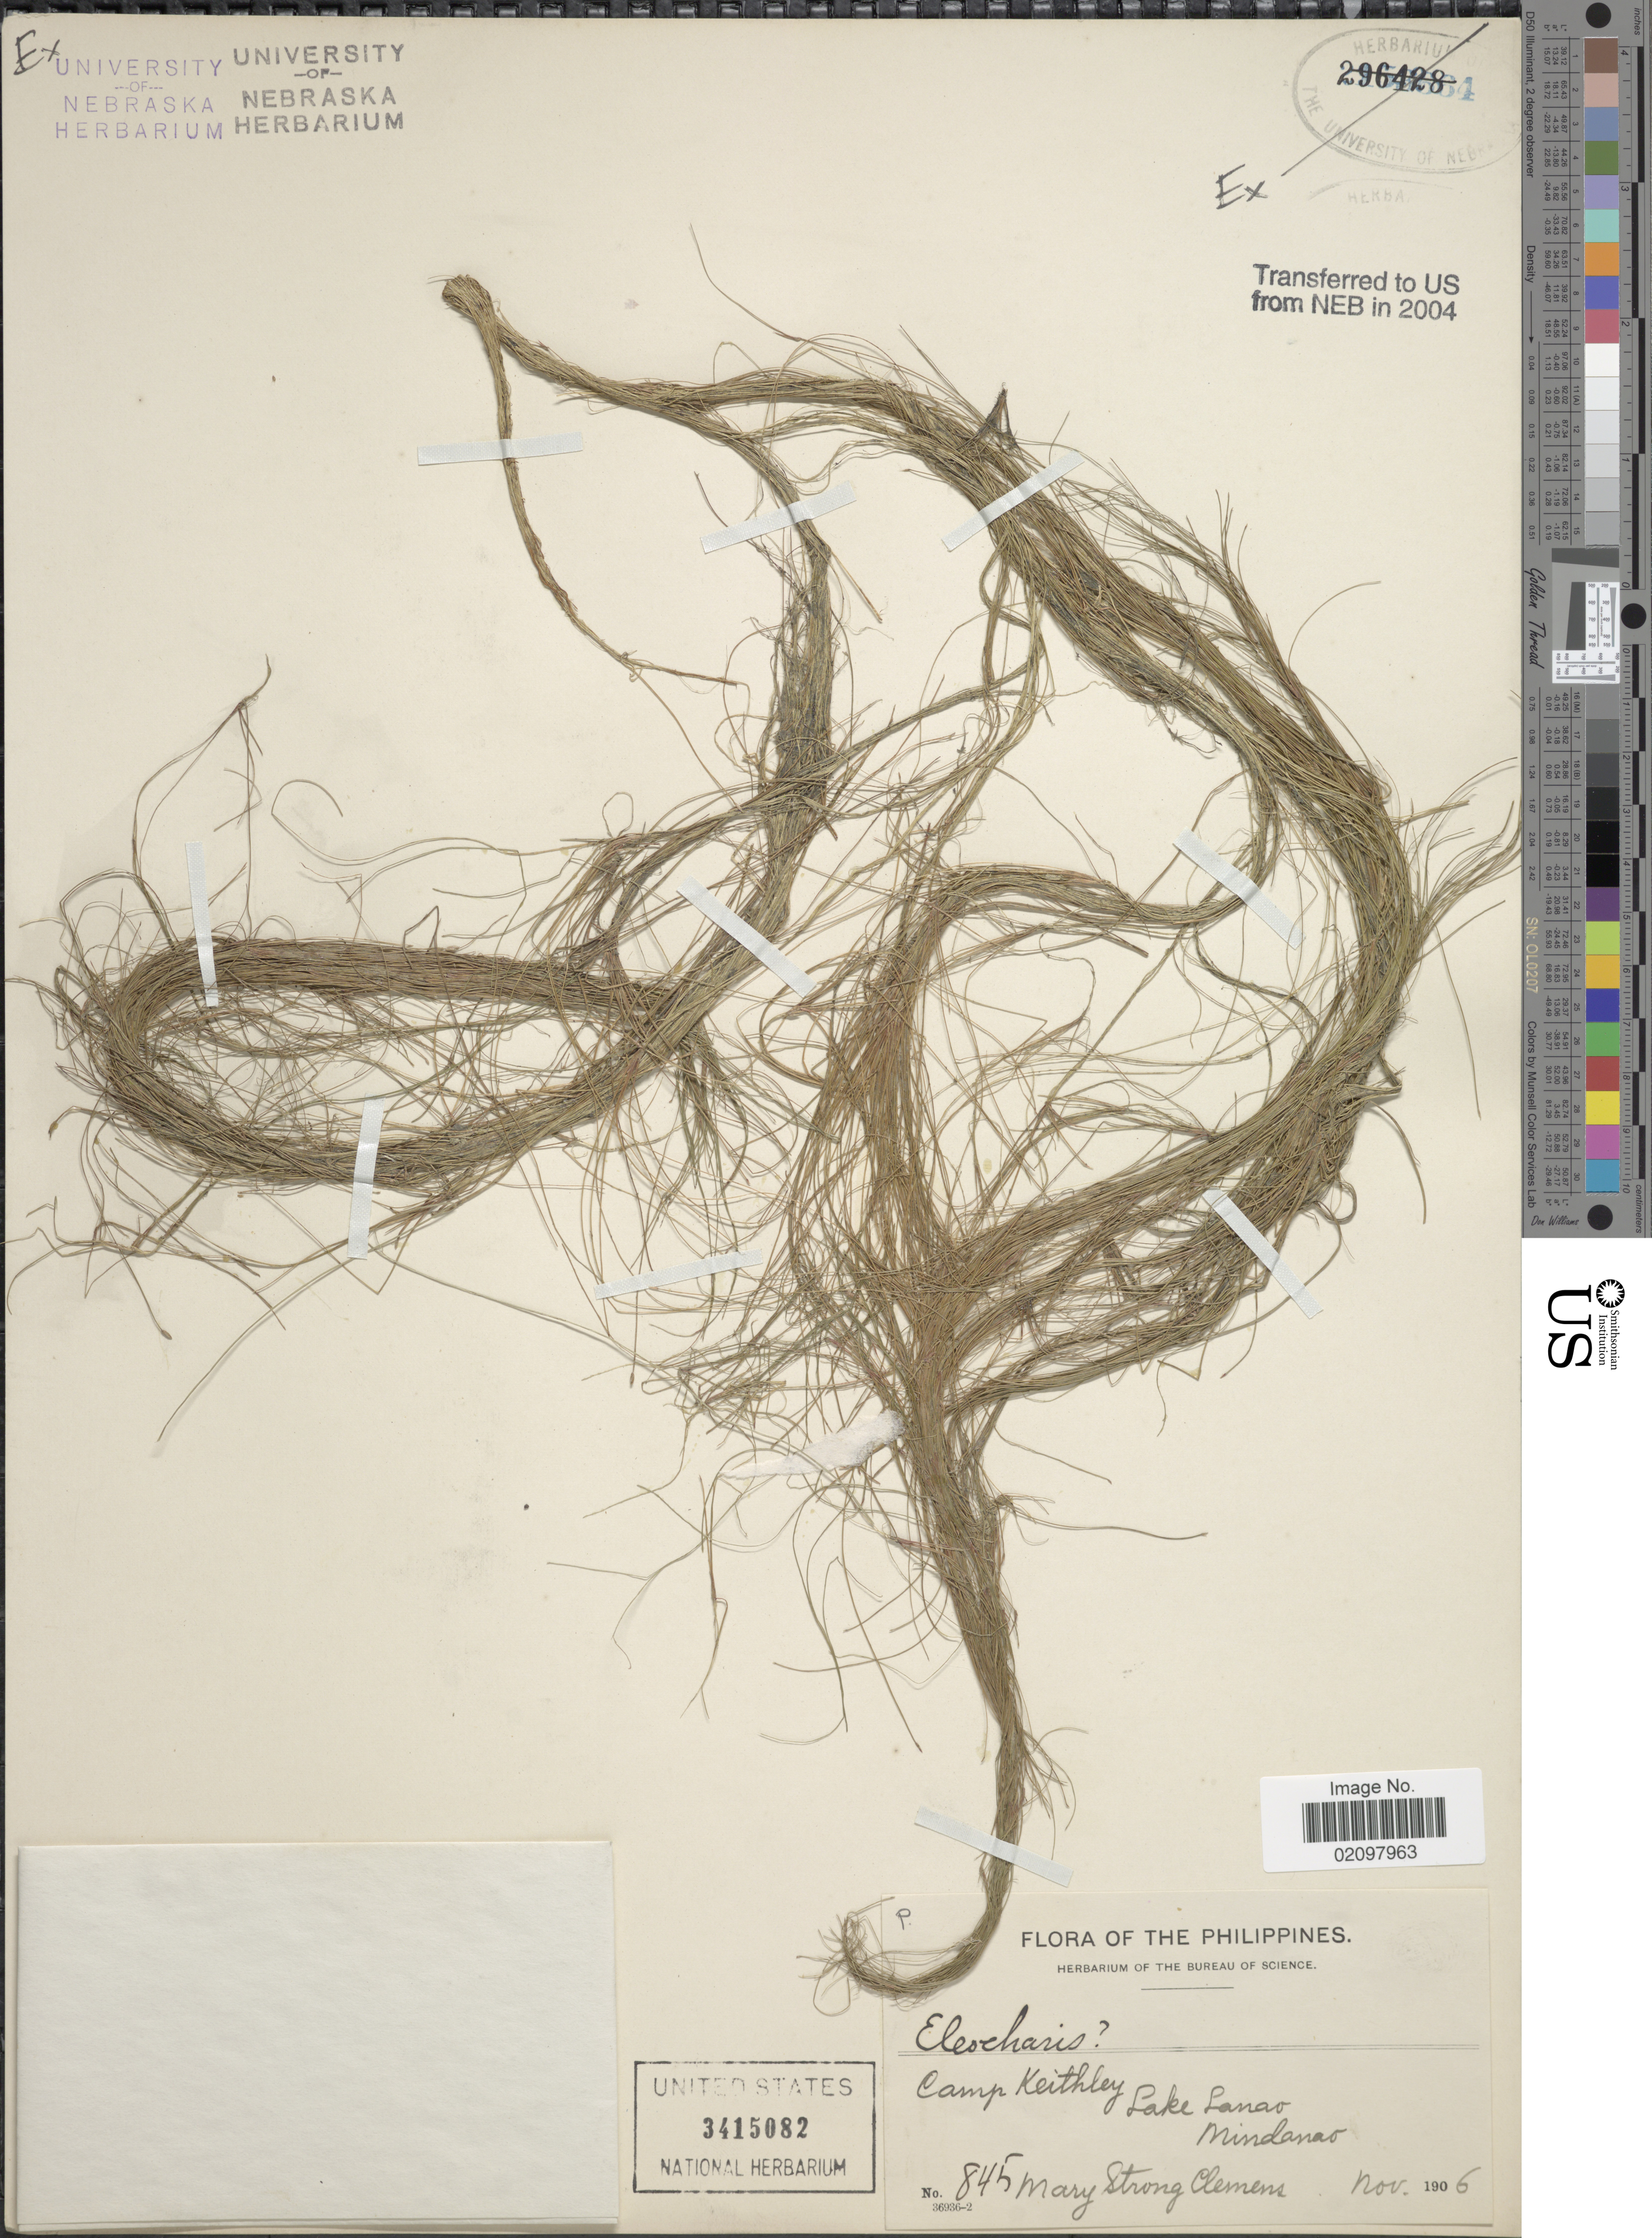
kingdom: Plantae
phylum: Tracheophyta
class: Liliopsida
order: Poales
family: Cyperaceae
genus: Eleocharis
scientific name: Eleocharis sp.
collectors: M. S. Clemens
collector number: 845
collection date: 1906-11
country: Philippines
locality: Camp Keithley, Lake Lanao, Mindanao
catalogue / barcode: US 3415082